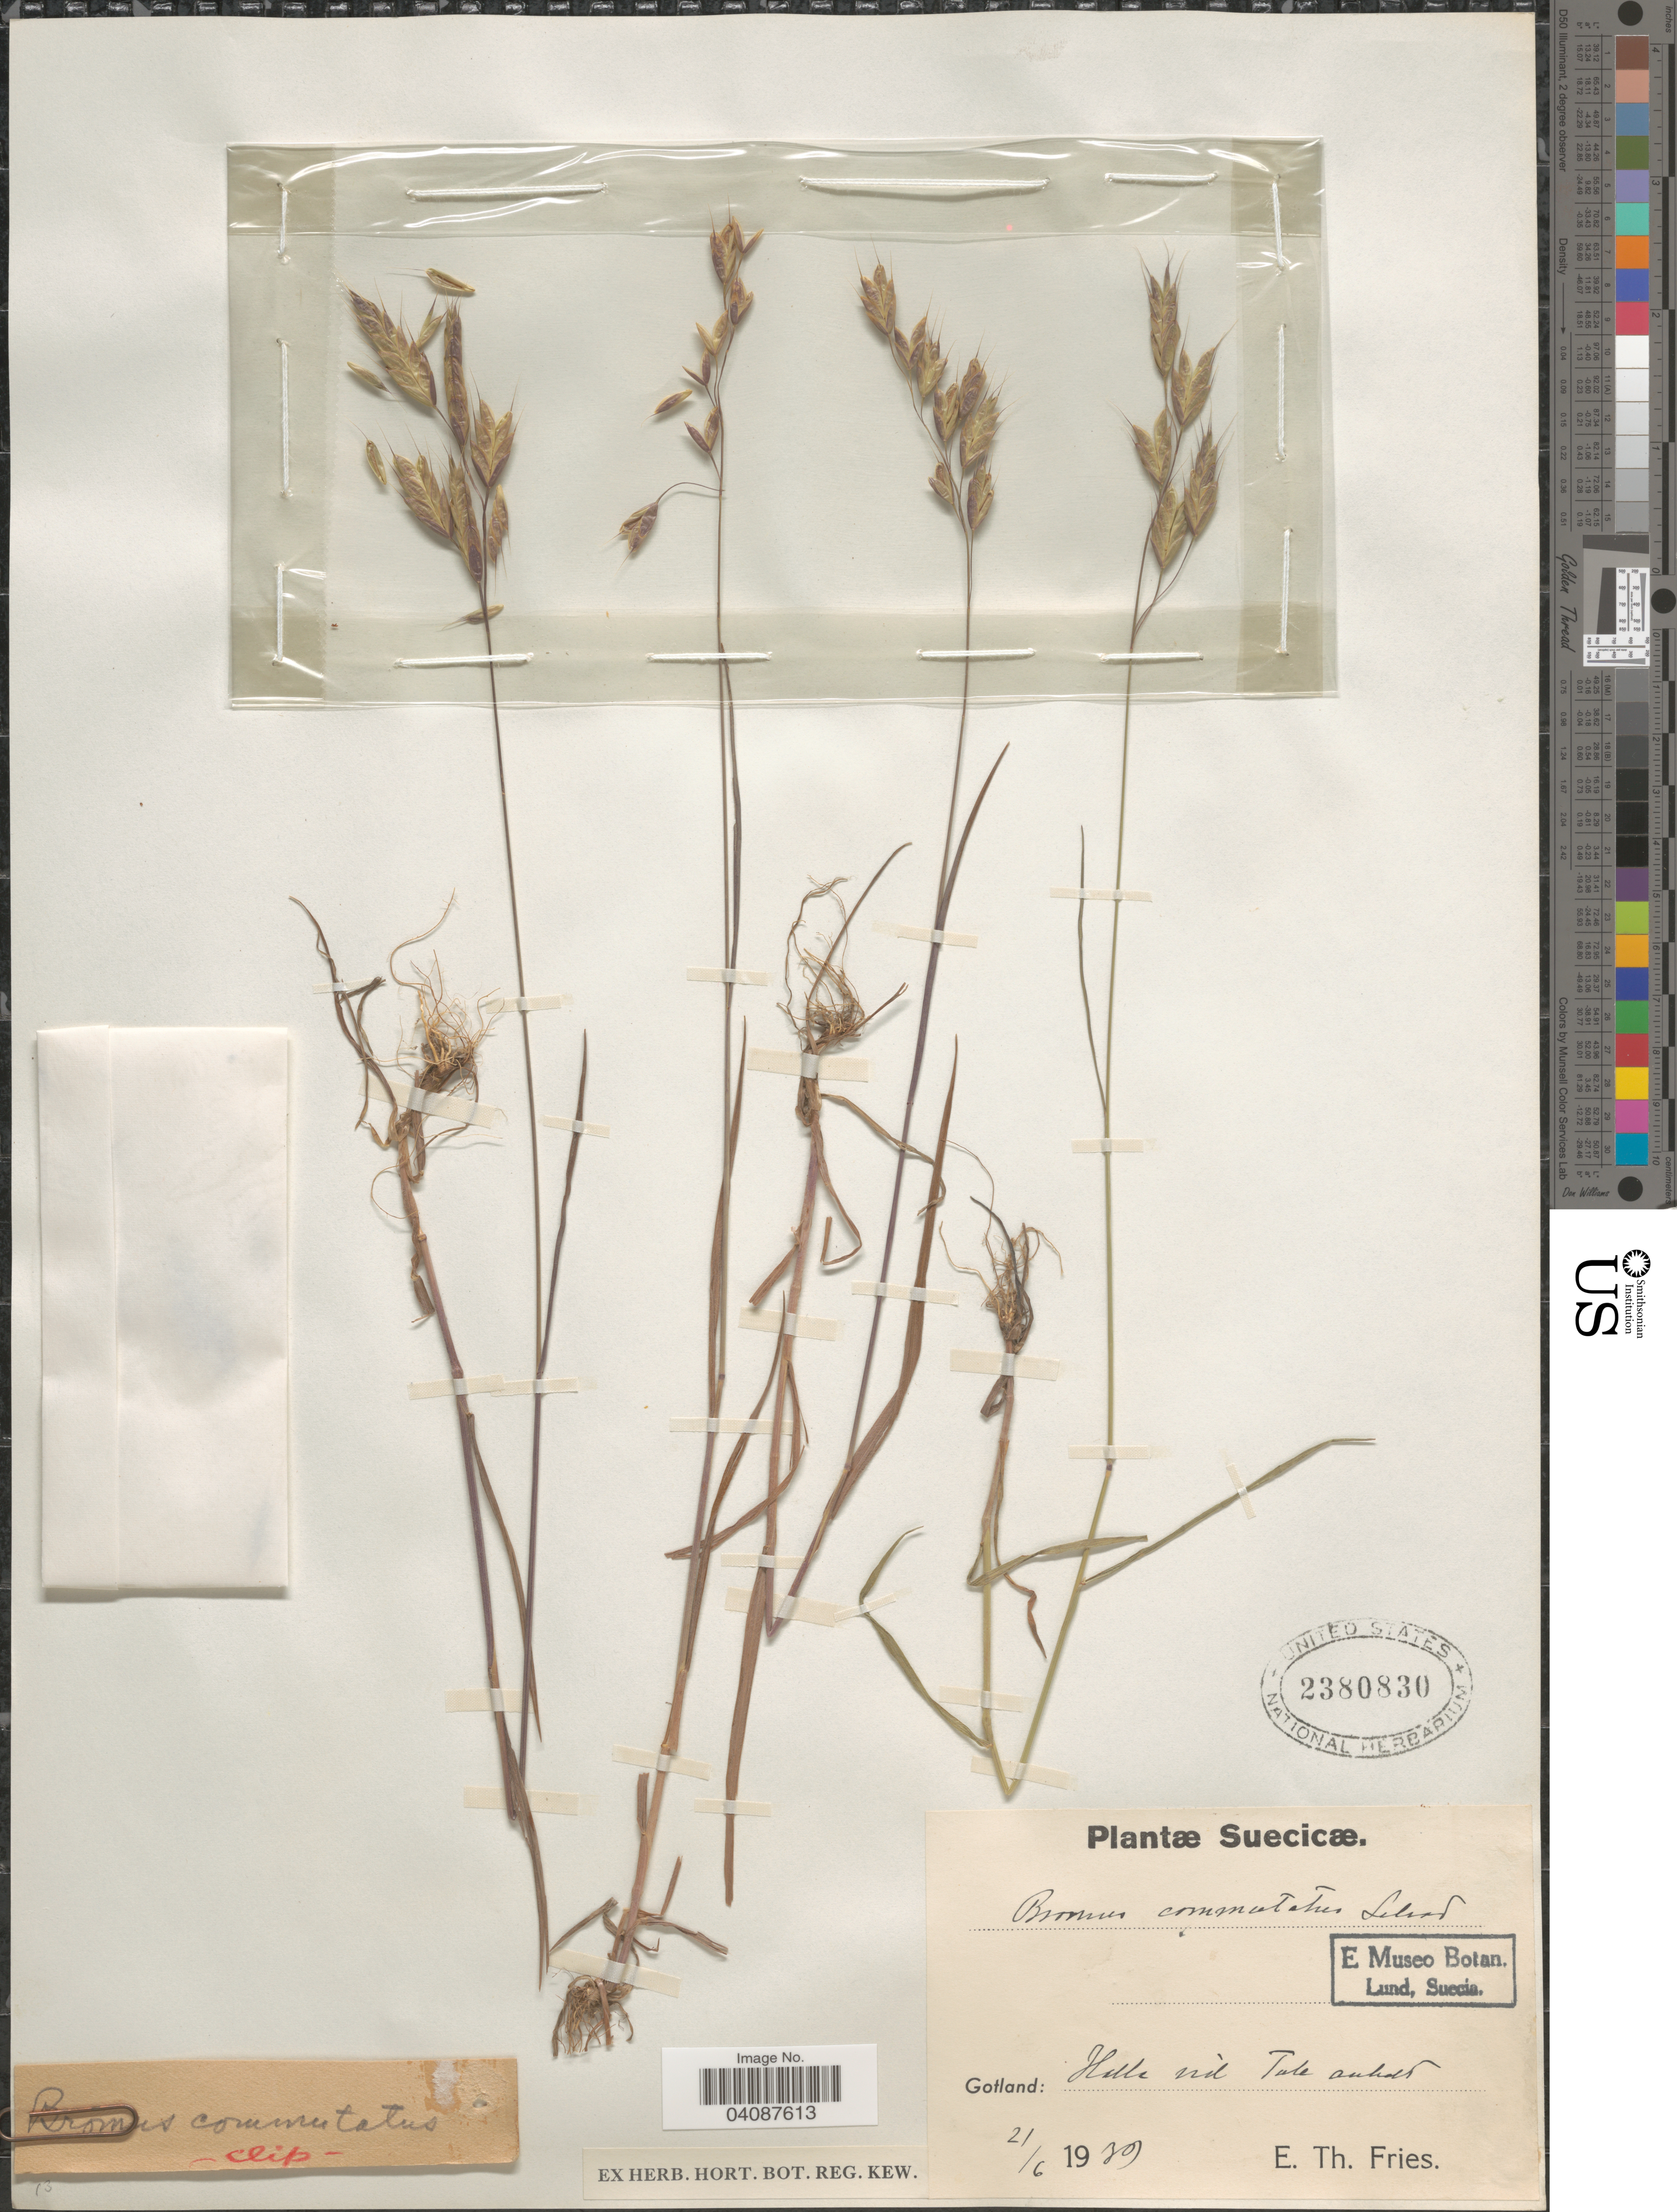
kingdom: Plantae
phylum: Tracheophyta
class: Liliopsida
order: Poales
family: Poaceae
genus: Bromus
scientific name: Bromus commutatus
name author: Schrad.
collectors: E. Fries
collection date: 1939-06-21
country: Sweden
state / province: Gotland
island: Gotland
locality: Suecicæ. Gotland: Halle vid Tule auhold.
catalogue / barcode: US 2380830